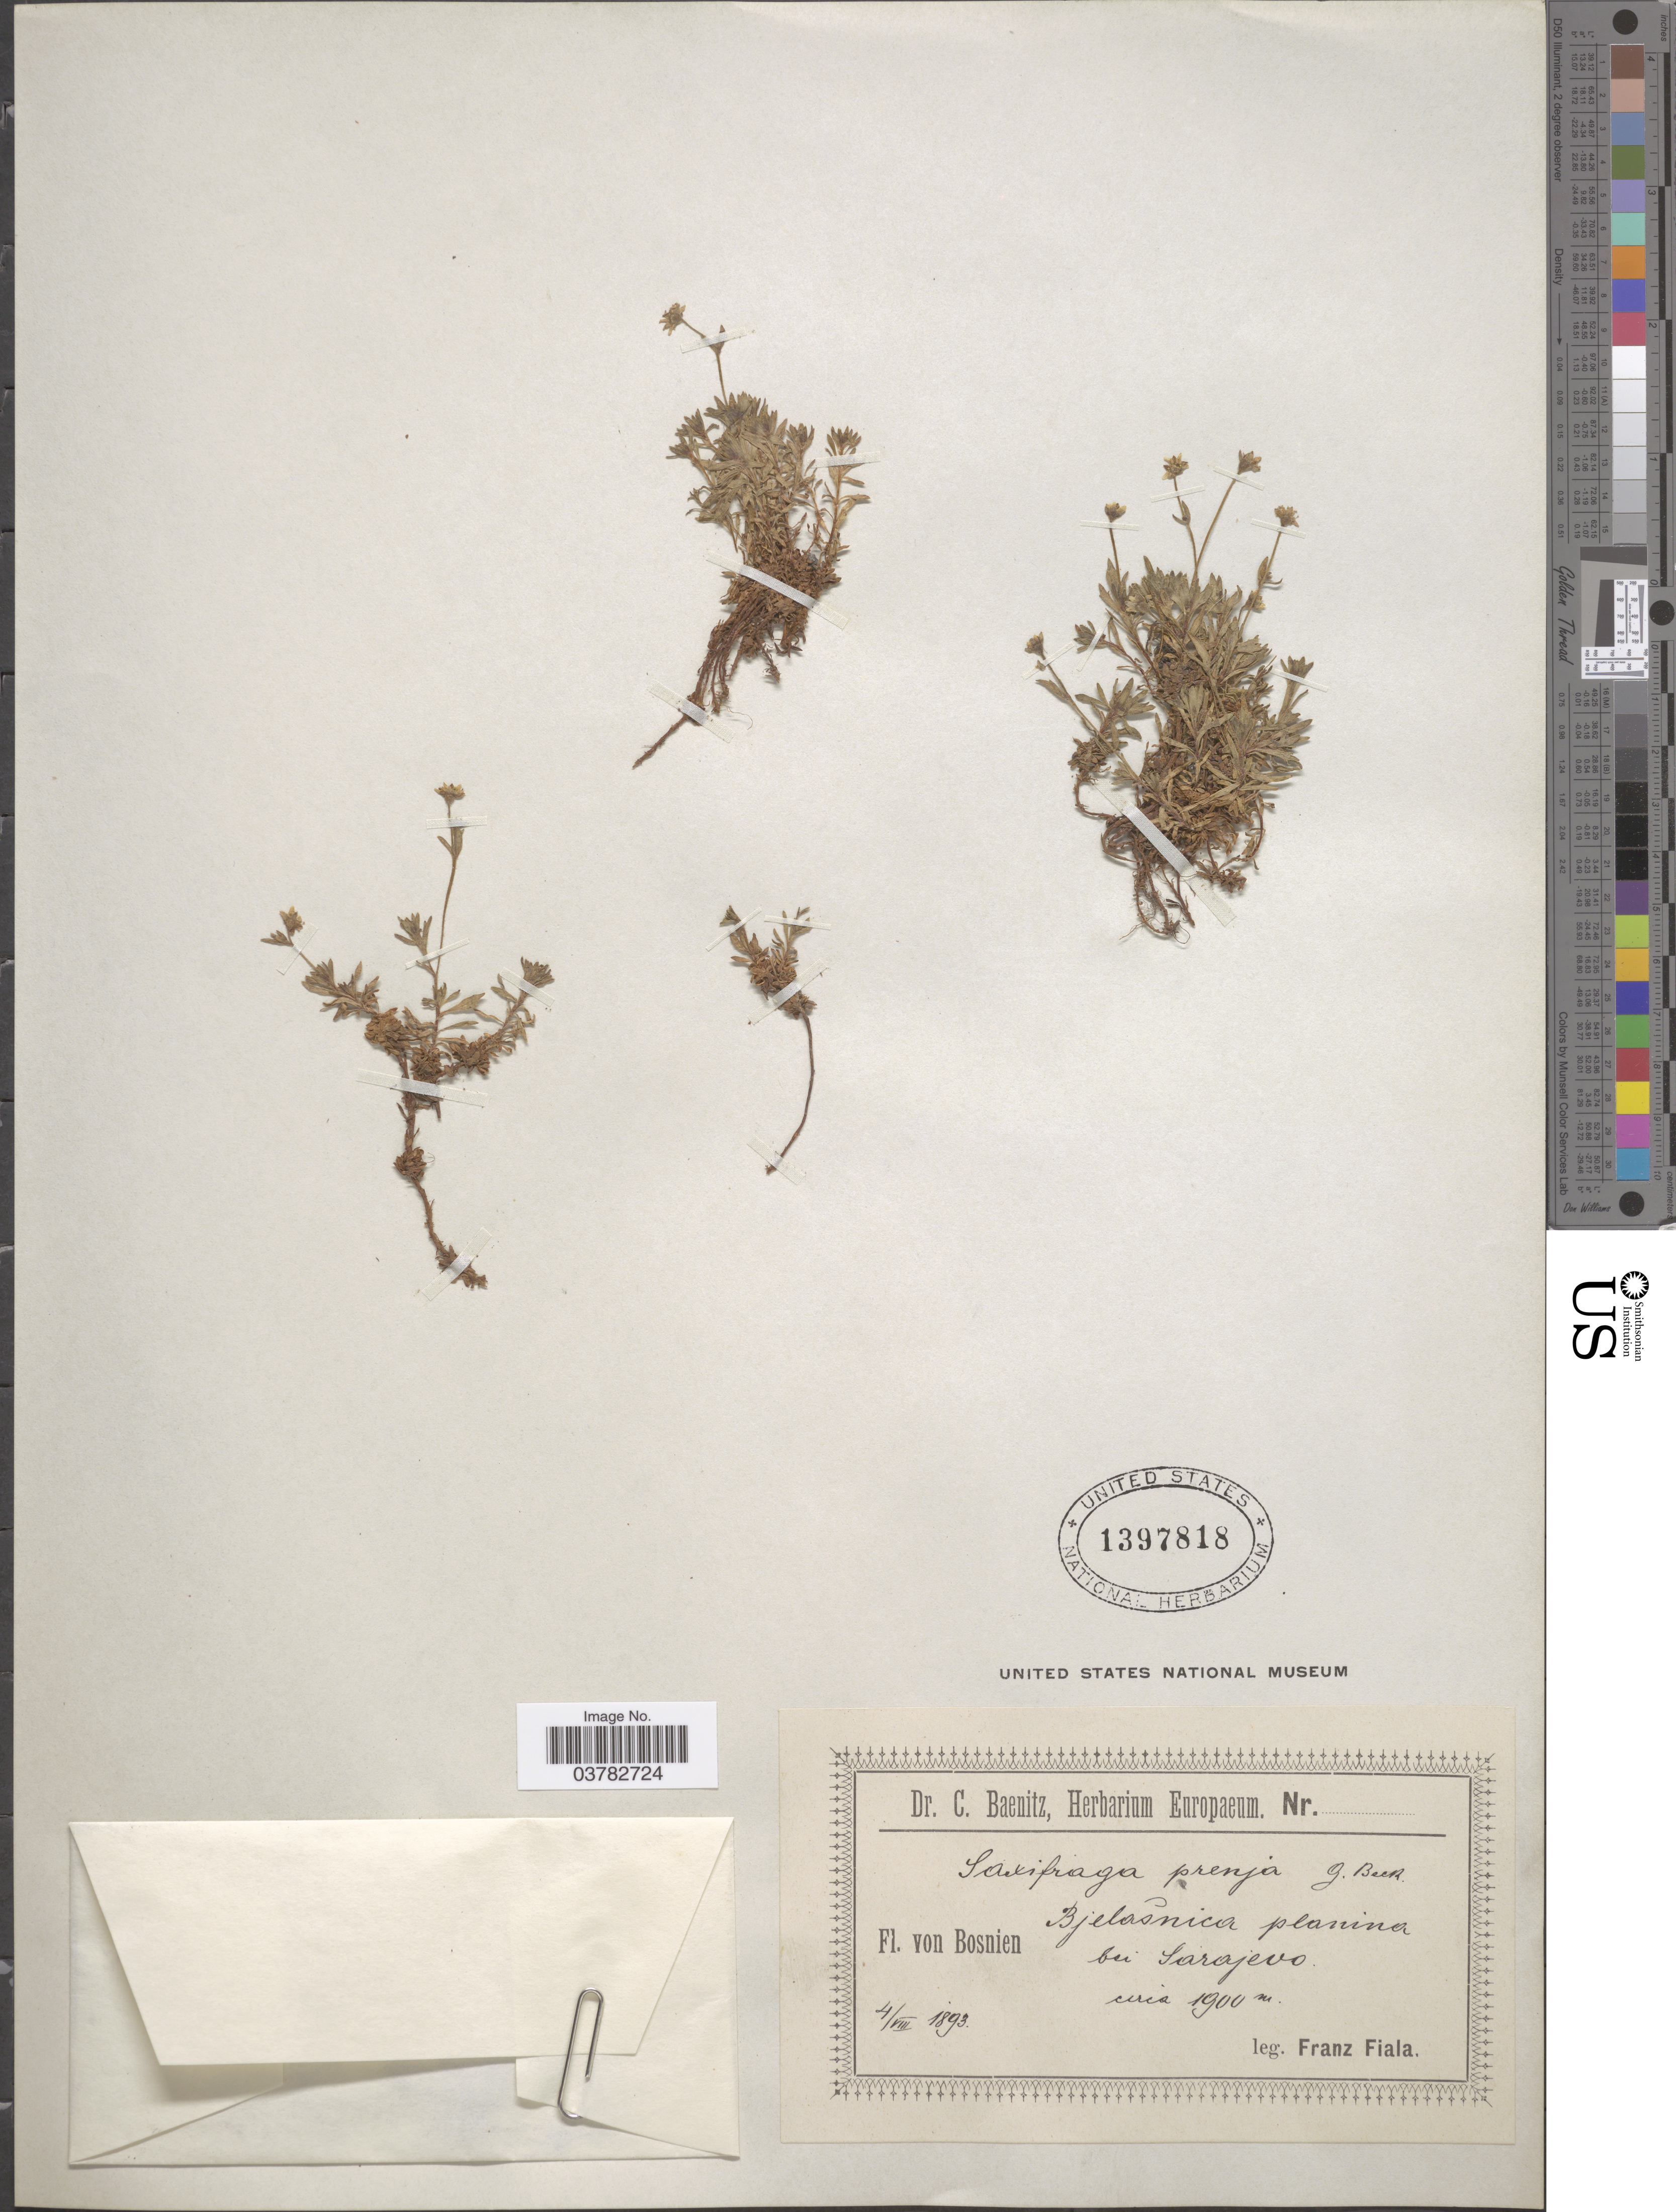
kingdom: Plantae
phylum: Tracheophyta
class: Magnoliopsida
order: Saxifragales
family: Saxifragaceae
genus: Saxifraga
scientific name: Saxifraga prenja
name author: Beck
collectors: F. Fiala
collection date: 1893-08-04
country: Bosnia and Herzegovina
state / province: Federation of B&H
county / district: Sarajevo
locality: Bosnien. Bjelaŝnica planina bei Sarajevo.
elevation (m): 1900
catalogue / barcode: US 1397818